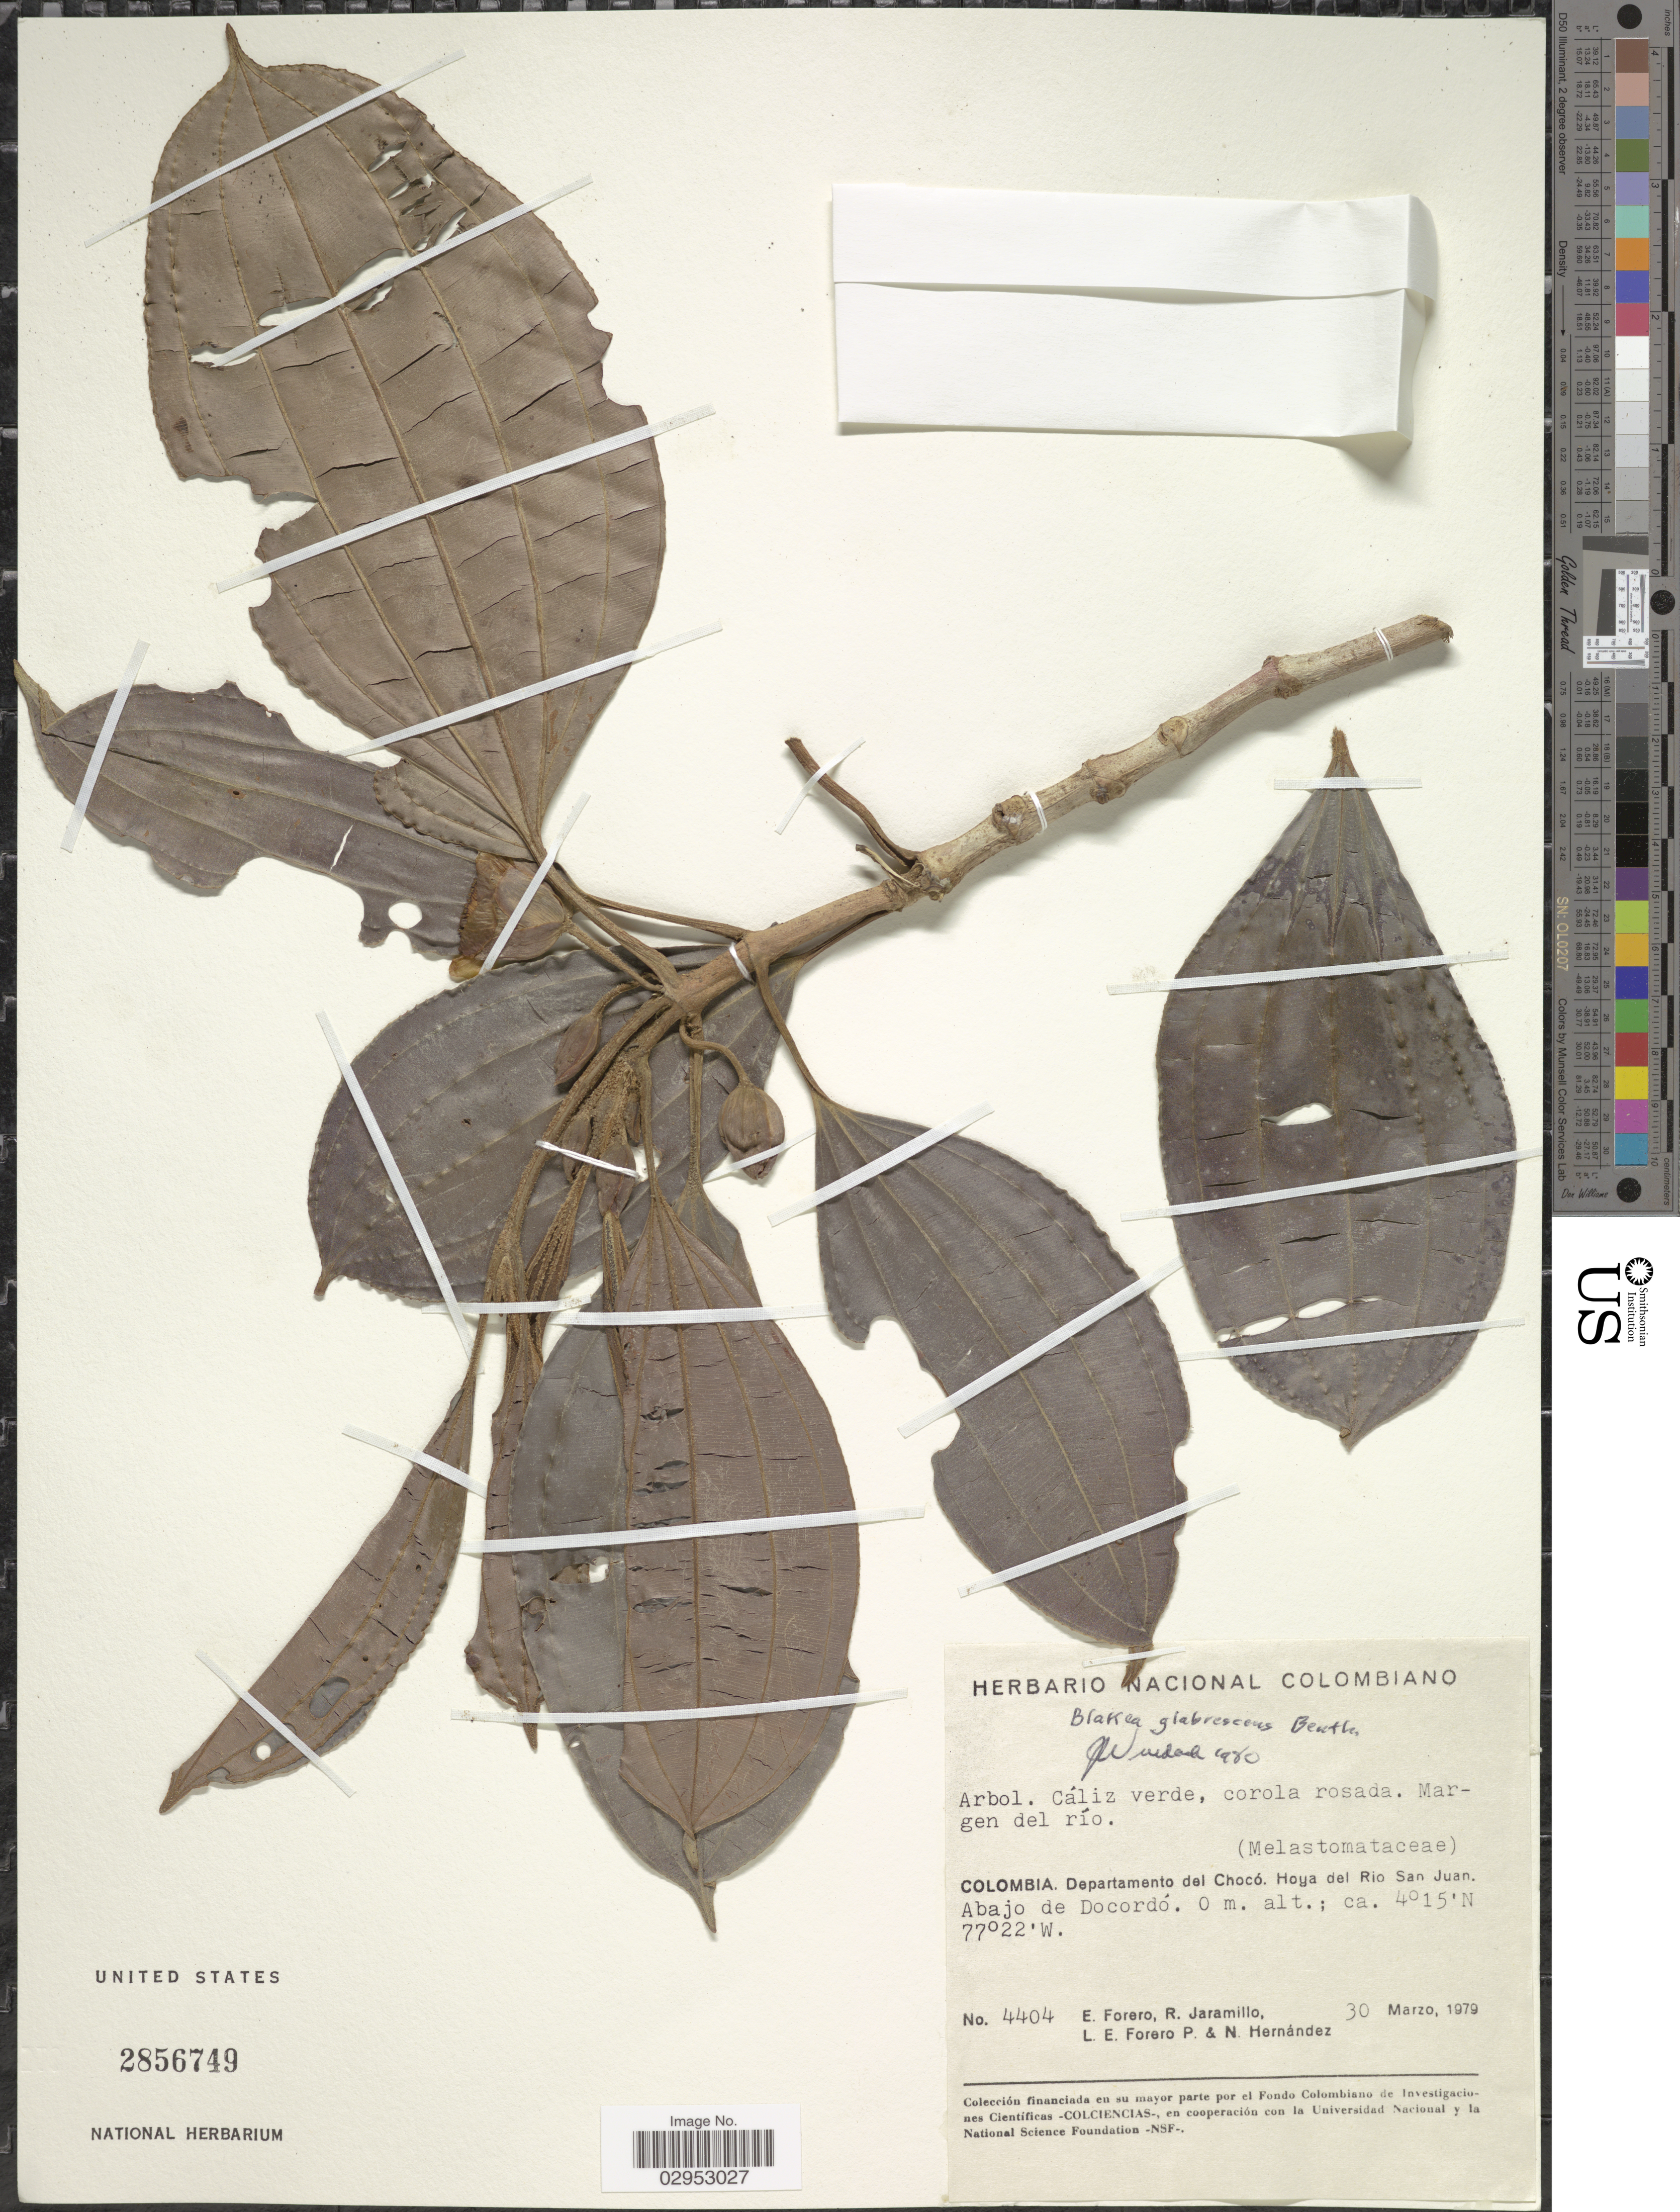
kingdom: Plantae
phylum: Tracheophyta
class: Magnoliopsida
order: Myrtales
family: Melastomataceae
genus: Blakea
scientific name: Blakea glabrescens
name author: Benth.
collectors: E. Forero, R. Jaramillo, L. E. Forero & N. Hernandez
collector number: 4404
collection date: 1979-03-30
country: Colombia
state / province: Chocó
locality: Departamento del Chocó. hoya del Rio San Juan. Abajo de Docordó.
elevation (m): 0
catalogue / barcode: US 2856749